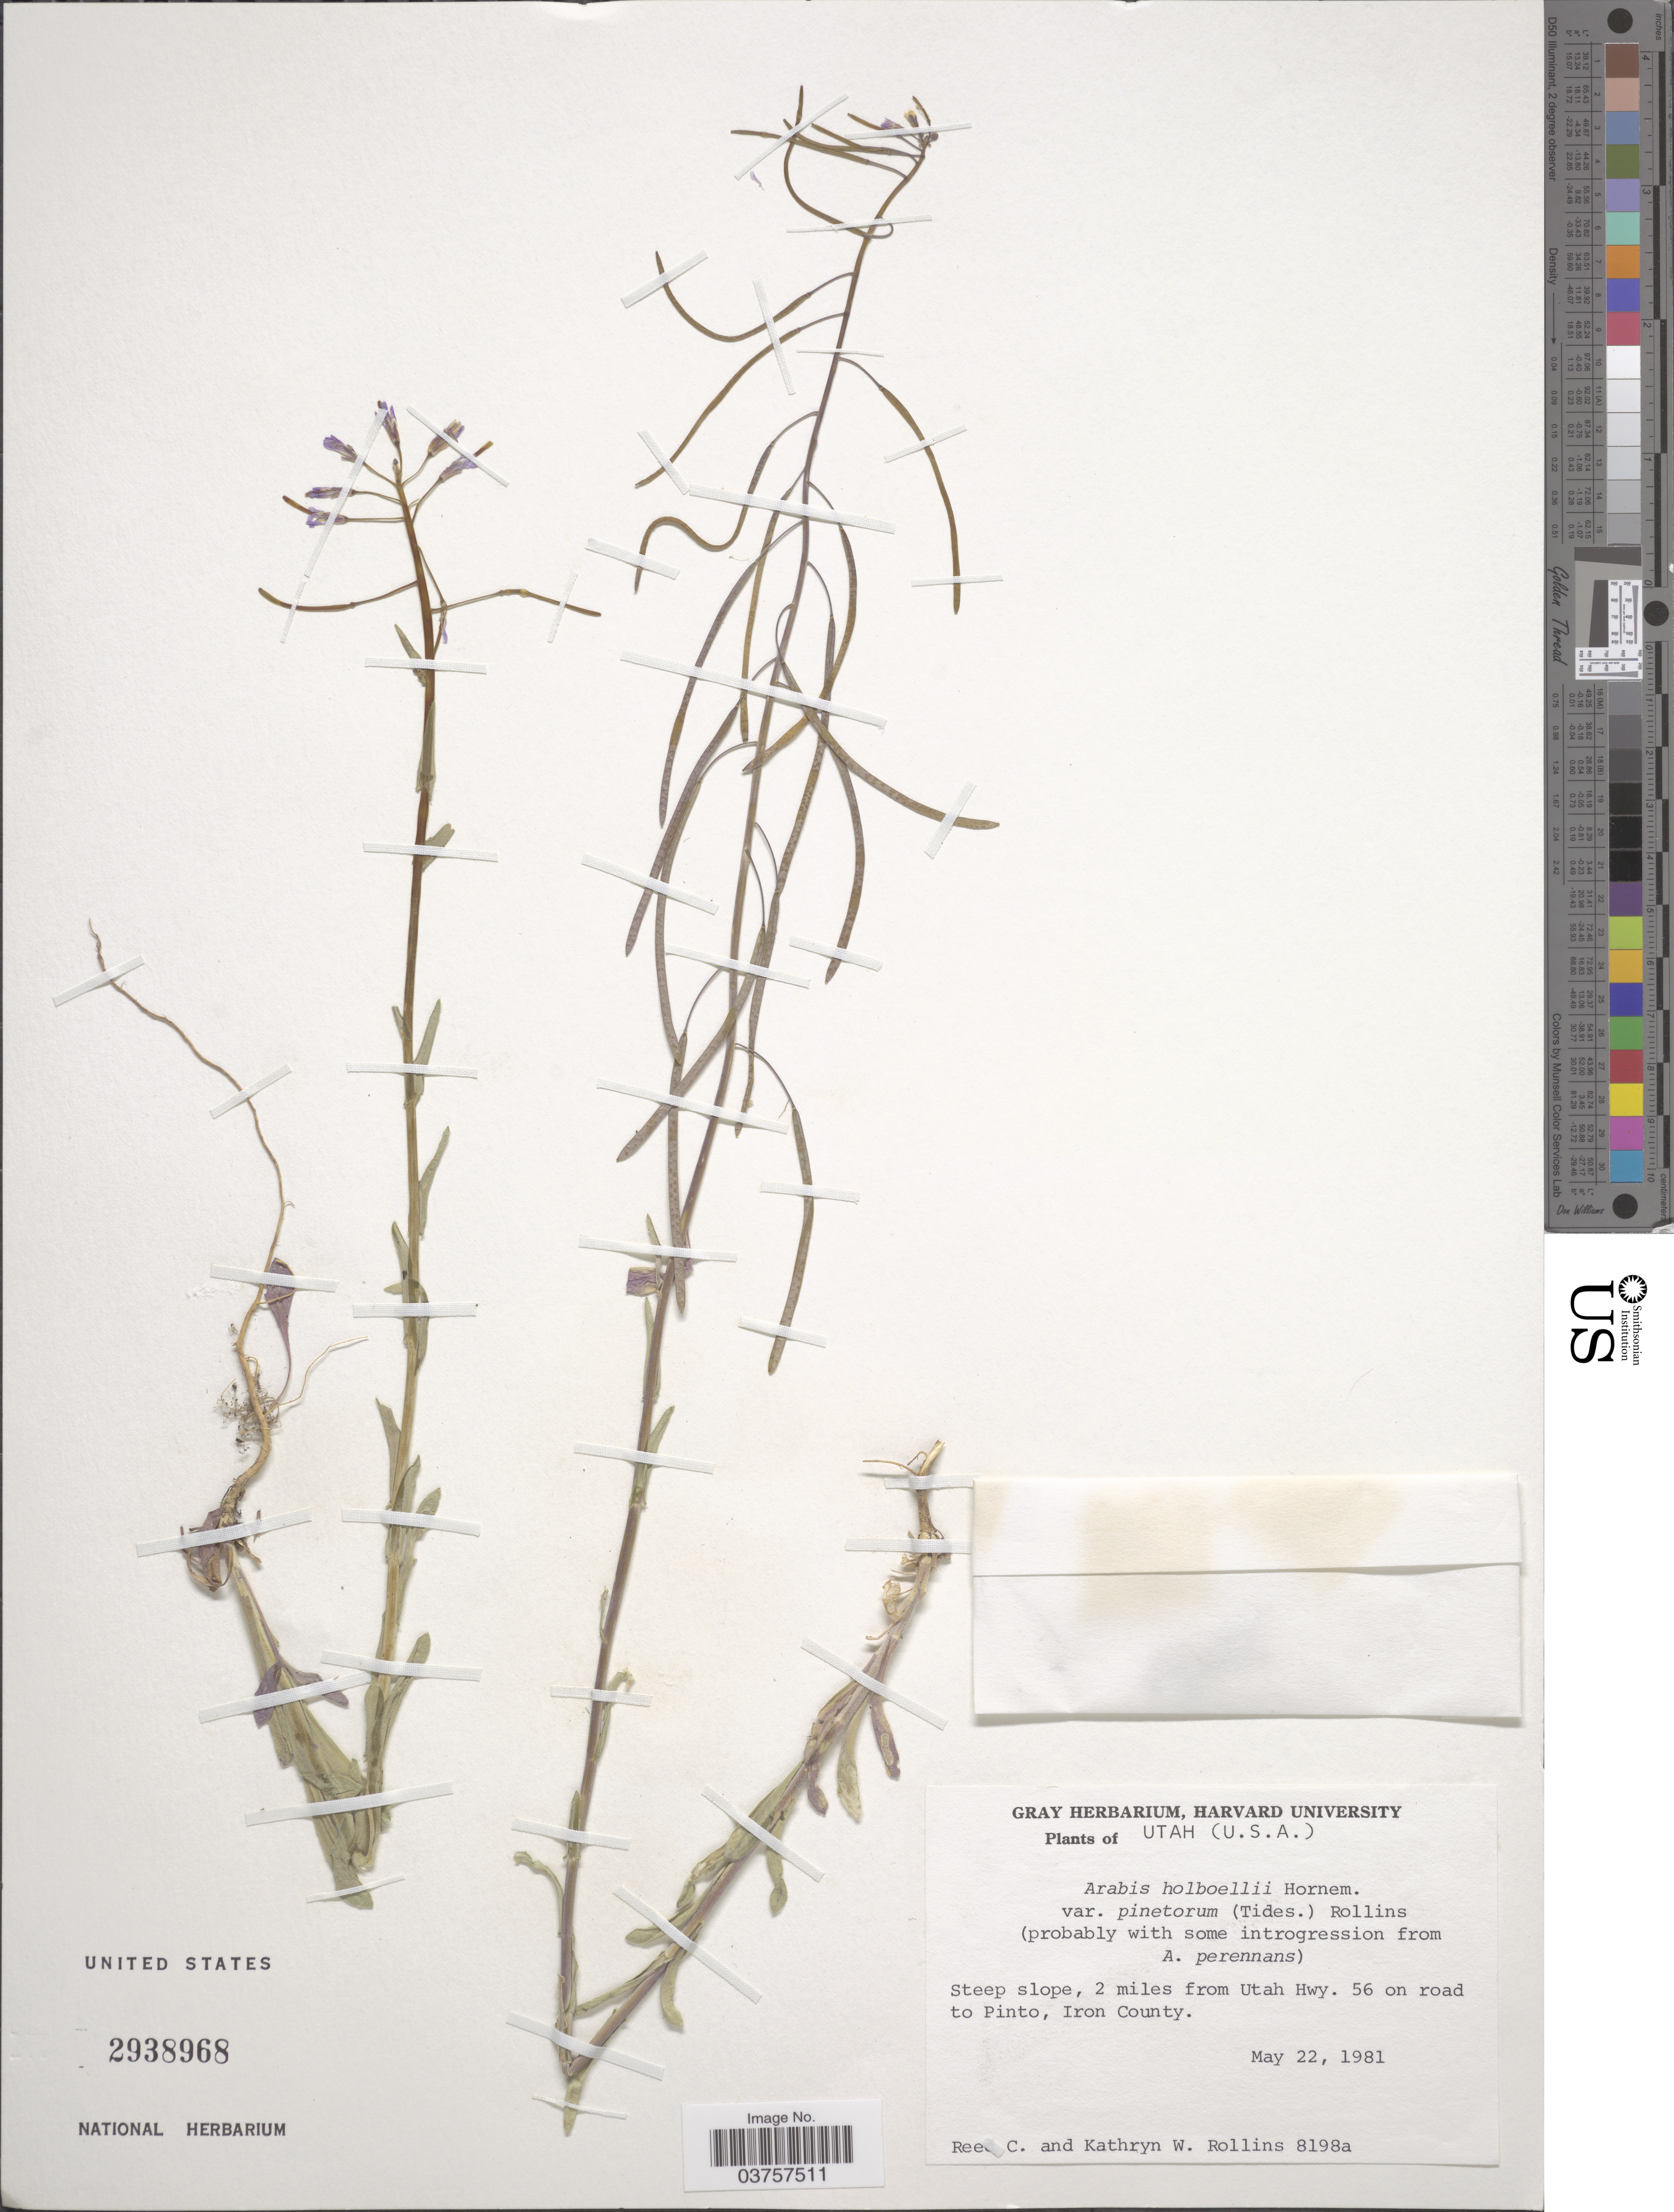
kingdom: Plantae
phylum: Tracheophyta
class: Magnoliopsida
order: Brassicales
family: Brassicaceae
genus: Arabis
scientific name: Arabis holboellii var. pinetorum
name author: (Tidestr.) Rollins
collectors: R. C. Rollins & K. W. Rollins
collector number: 8198a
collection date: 1981-05-22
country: United States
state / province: Utah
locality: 2 miles from Utah Hwy. 56 on road to Pinto, Iron County.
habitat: steep slope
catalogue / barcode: US 2938968